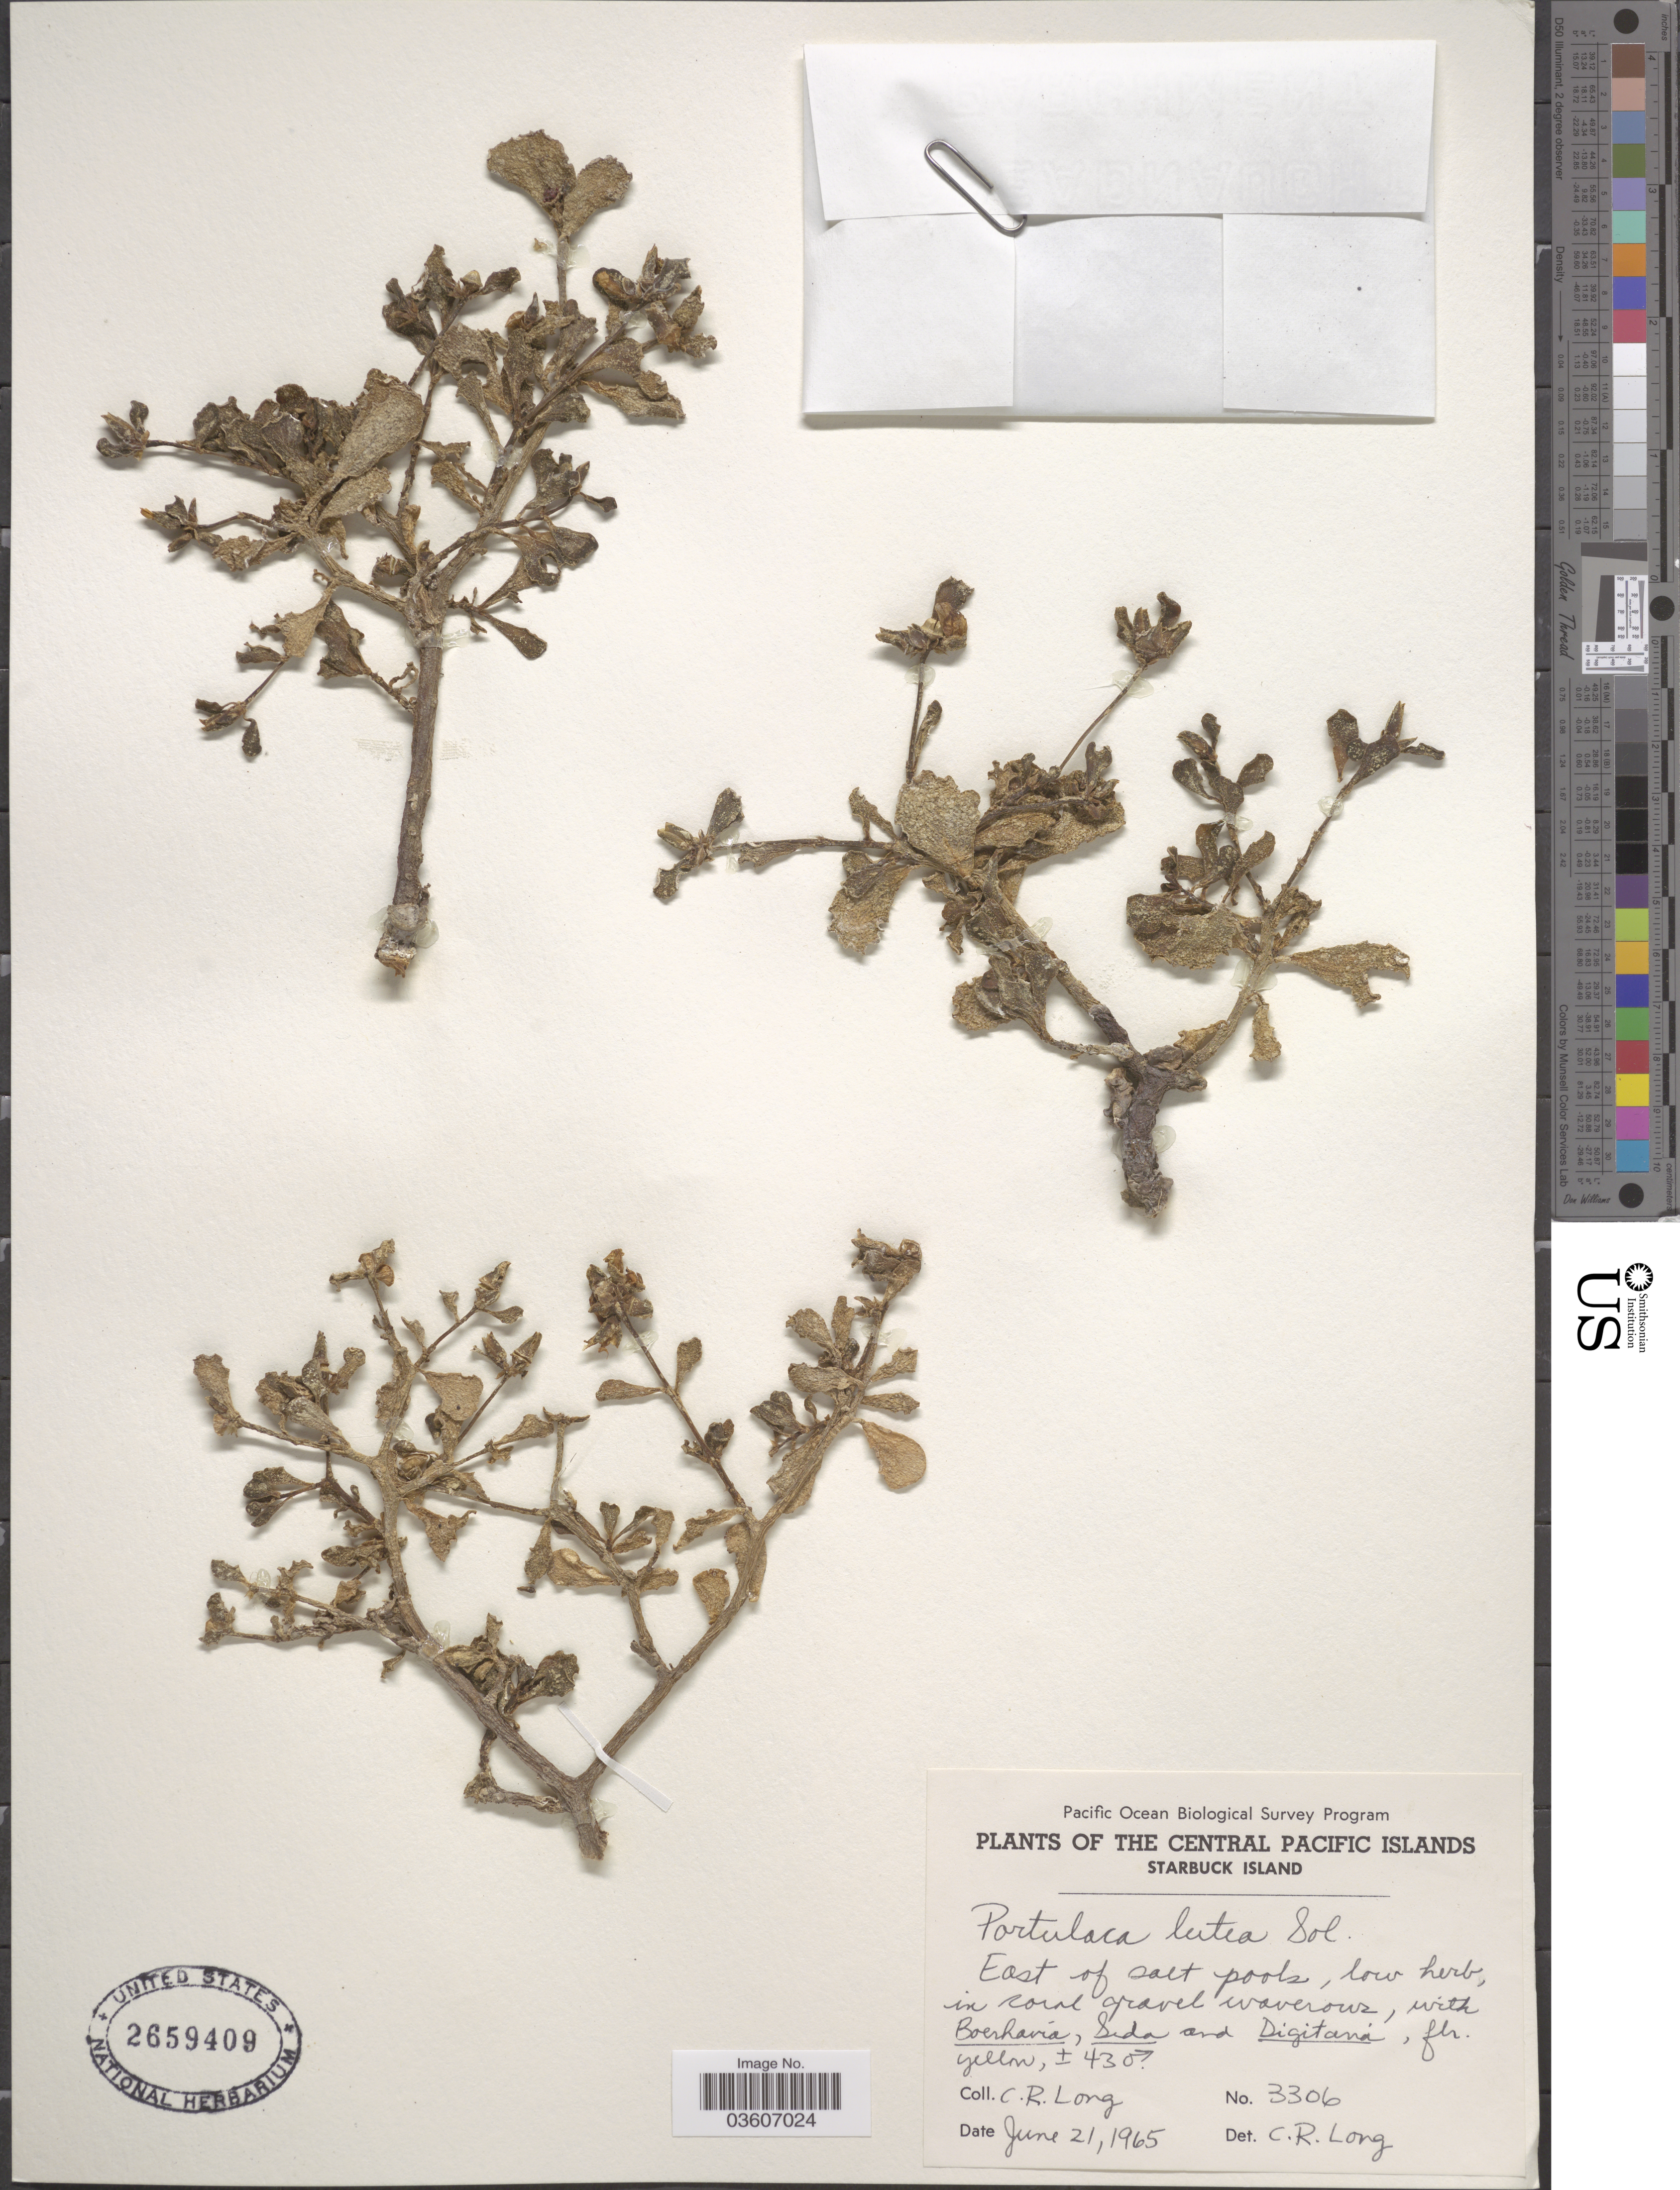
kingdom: Plantae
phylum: Tracheophyta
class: Magnoliopsida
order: Caryophyllales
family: Portulacaceae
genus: Portulaca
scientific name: Portulaca lutea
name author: Sol. ex G. Forst.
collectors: C. R. Long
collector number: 3306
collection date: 1965-06-21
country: Kiribati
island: Starbuck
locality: The Central Pacific Islands. Starbuck Island. East of salt pools.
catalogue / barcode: US 2659409